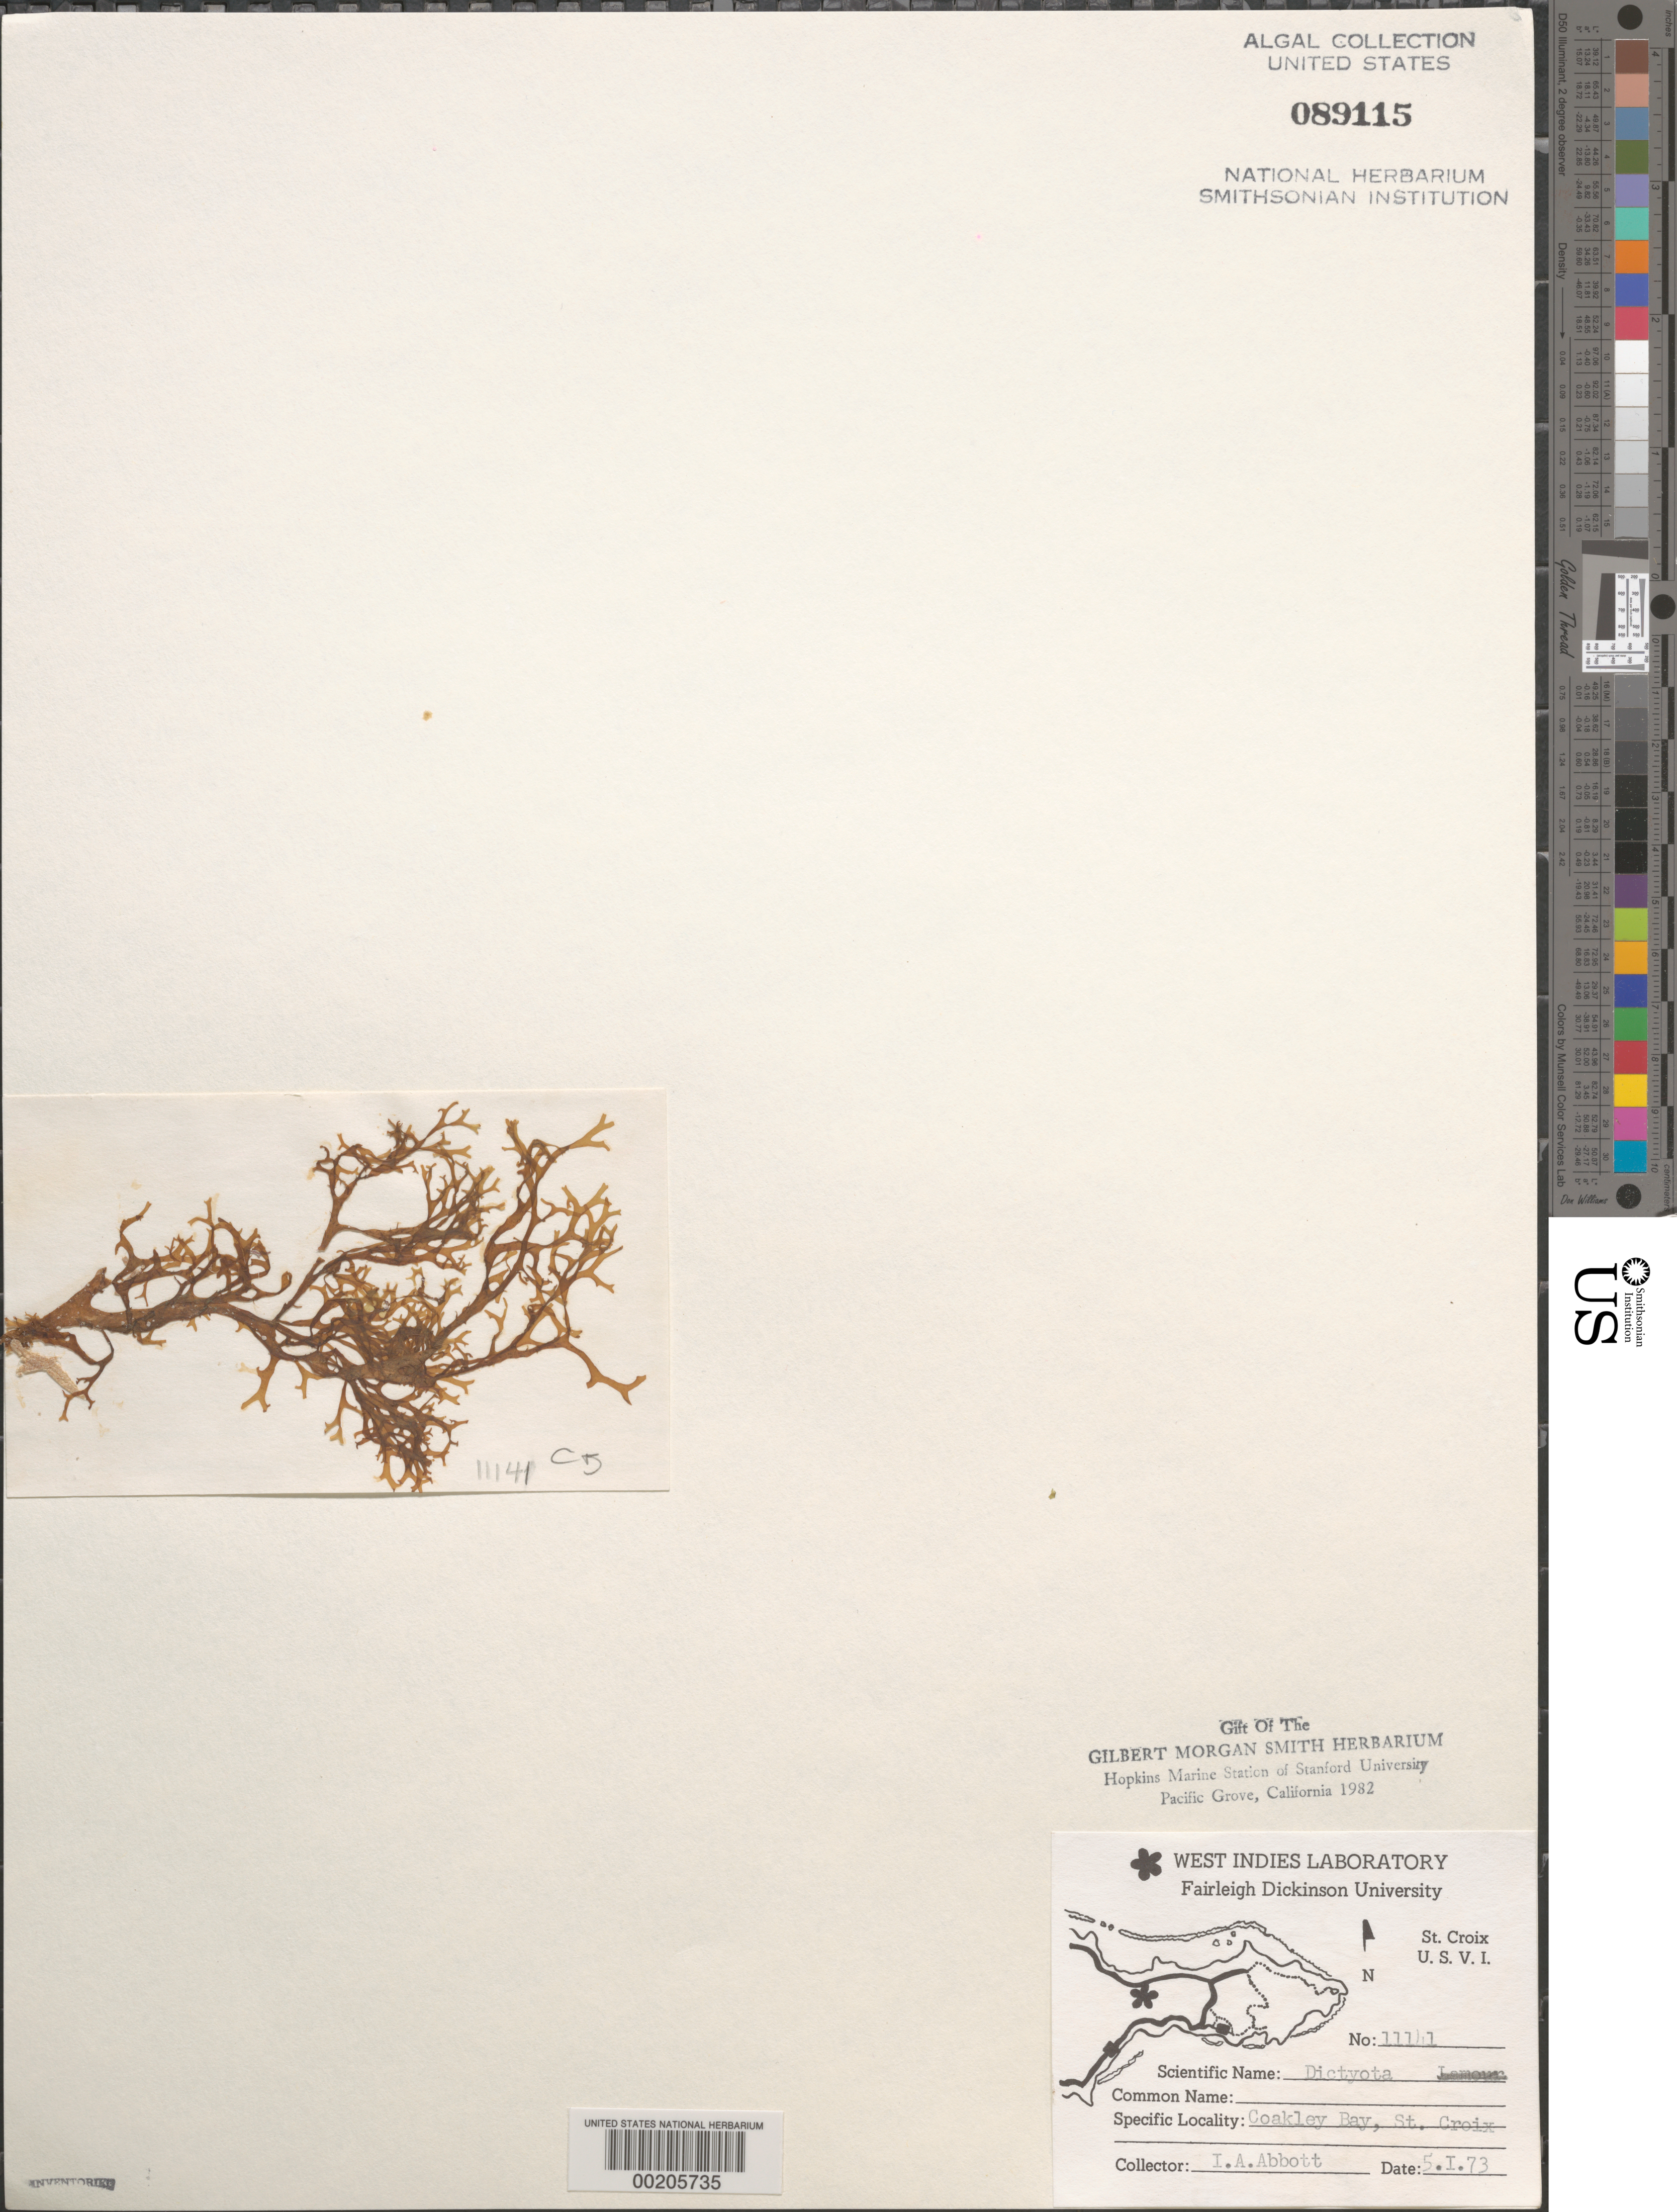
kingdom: Chromista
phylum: Ochrophyta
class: Phaeophyceae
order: Dictyotales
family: Dictyotaceae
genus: Dictyota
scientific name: Dictyota sp.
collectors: I. A. Abbott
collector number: IAA 11141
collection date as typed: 05 Jan 1973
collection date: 1973-01-05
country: U.S. Virgin Islands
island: St. Croix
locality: Coakley Bay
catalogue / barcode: US 89115